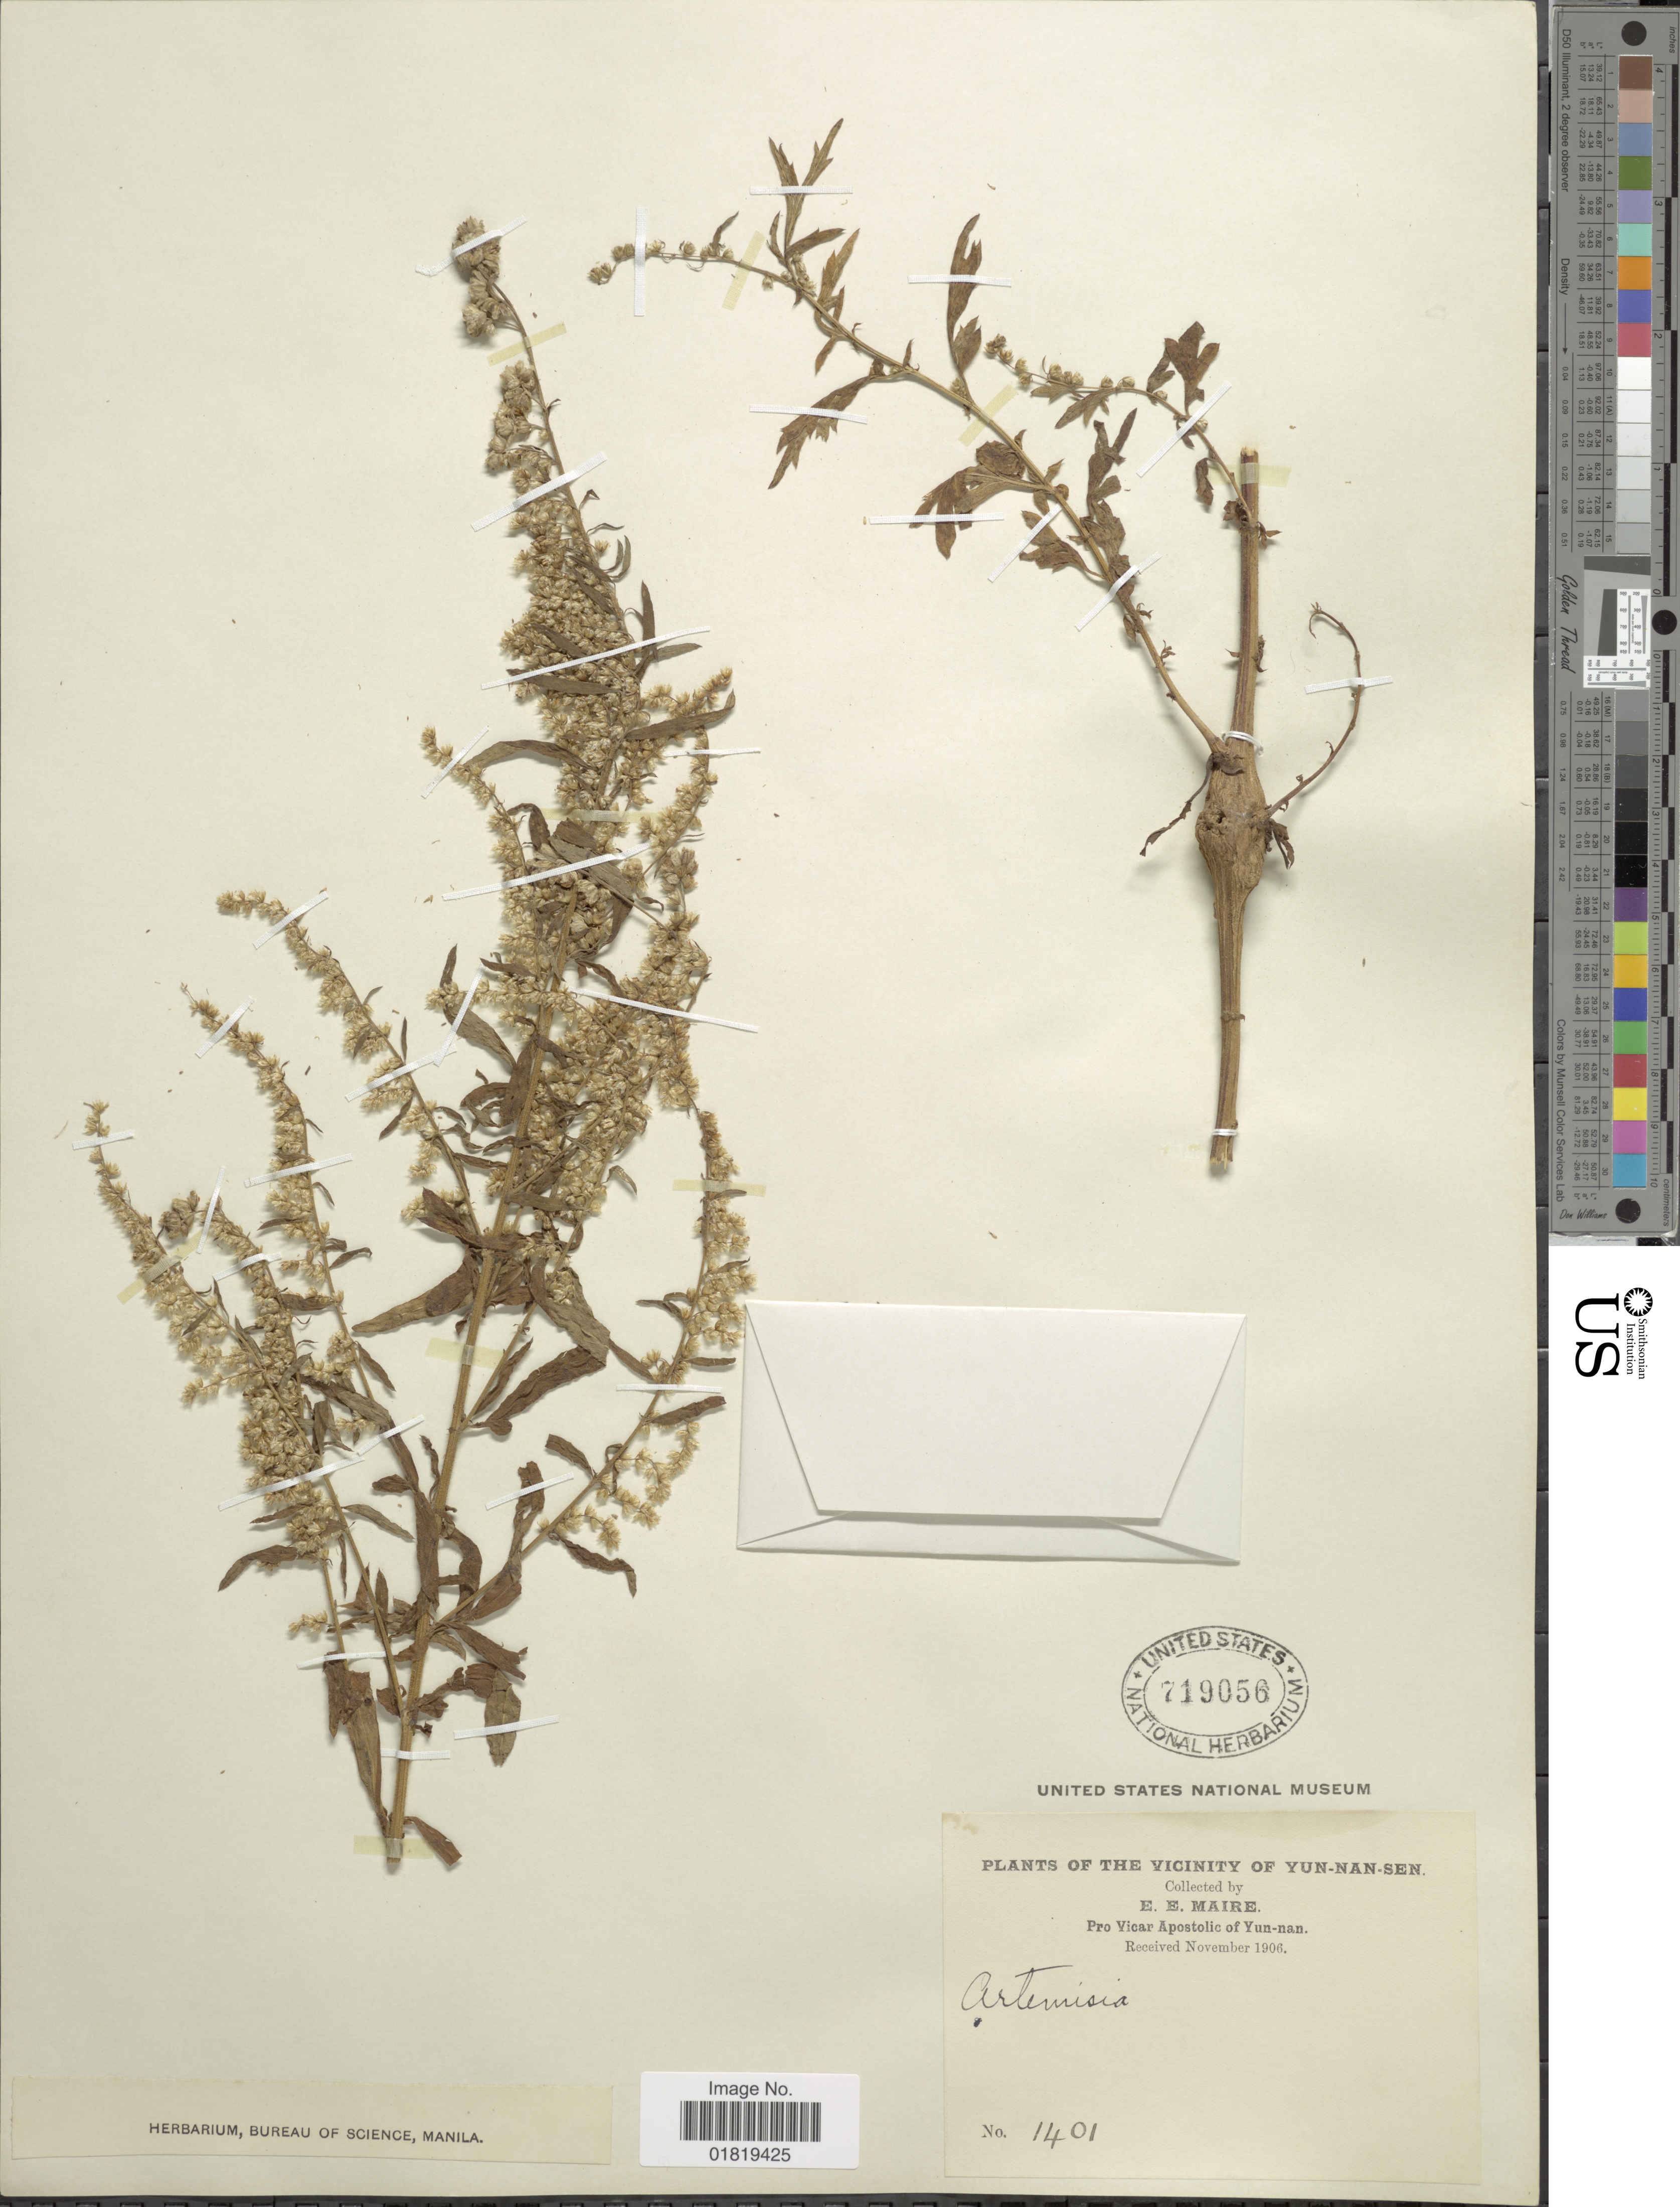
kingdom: Plantae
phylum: Tracheophyta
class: Magnoliopsida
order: Asterales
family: Asteraceae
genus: Artemisia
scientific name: Artemisia sp.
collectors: E. E. Maire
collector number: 1401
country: China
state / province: Yunnan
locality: The Vicinity of Yun-nan-sen, Pro Vicar Apostolic of Yun-nan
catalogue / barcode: US 719056